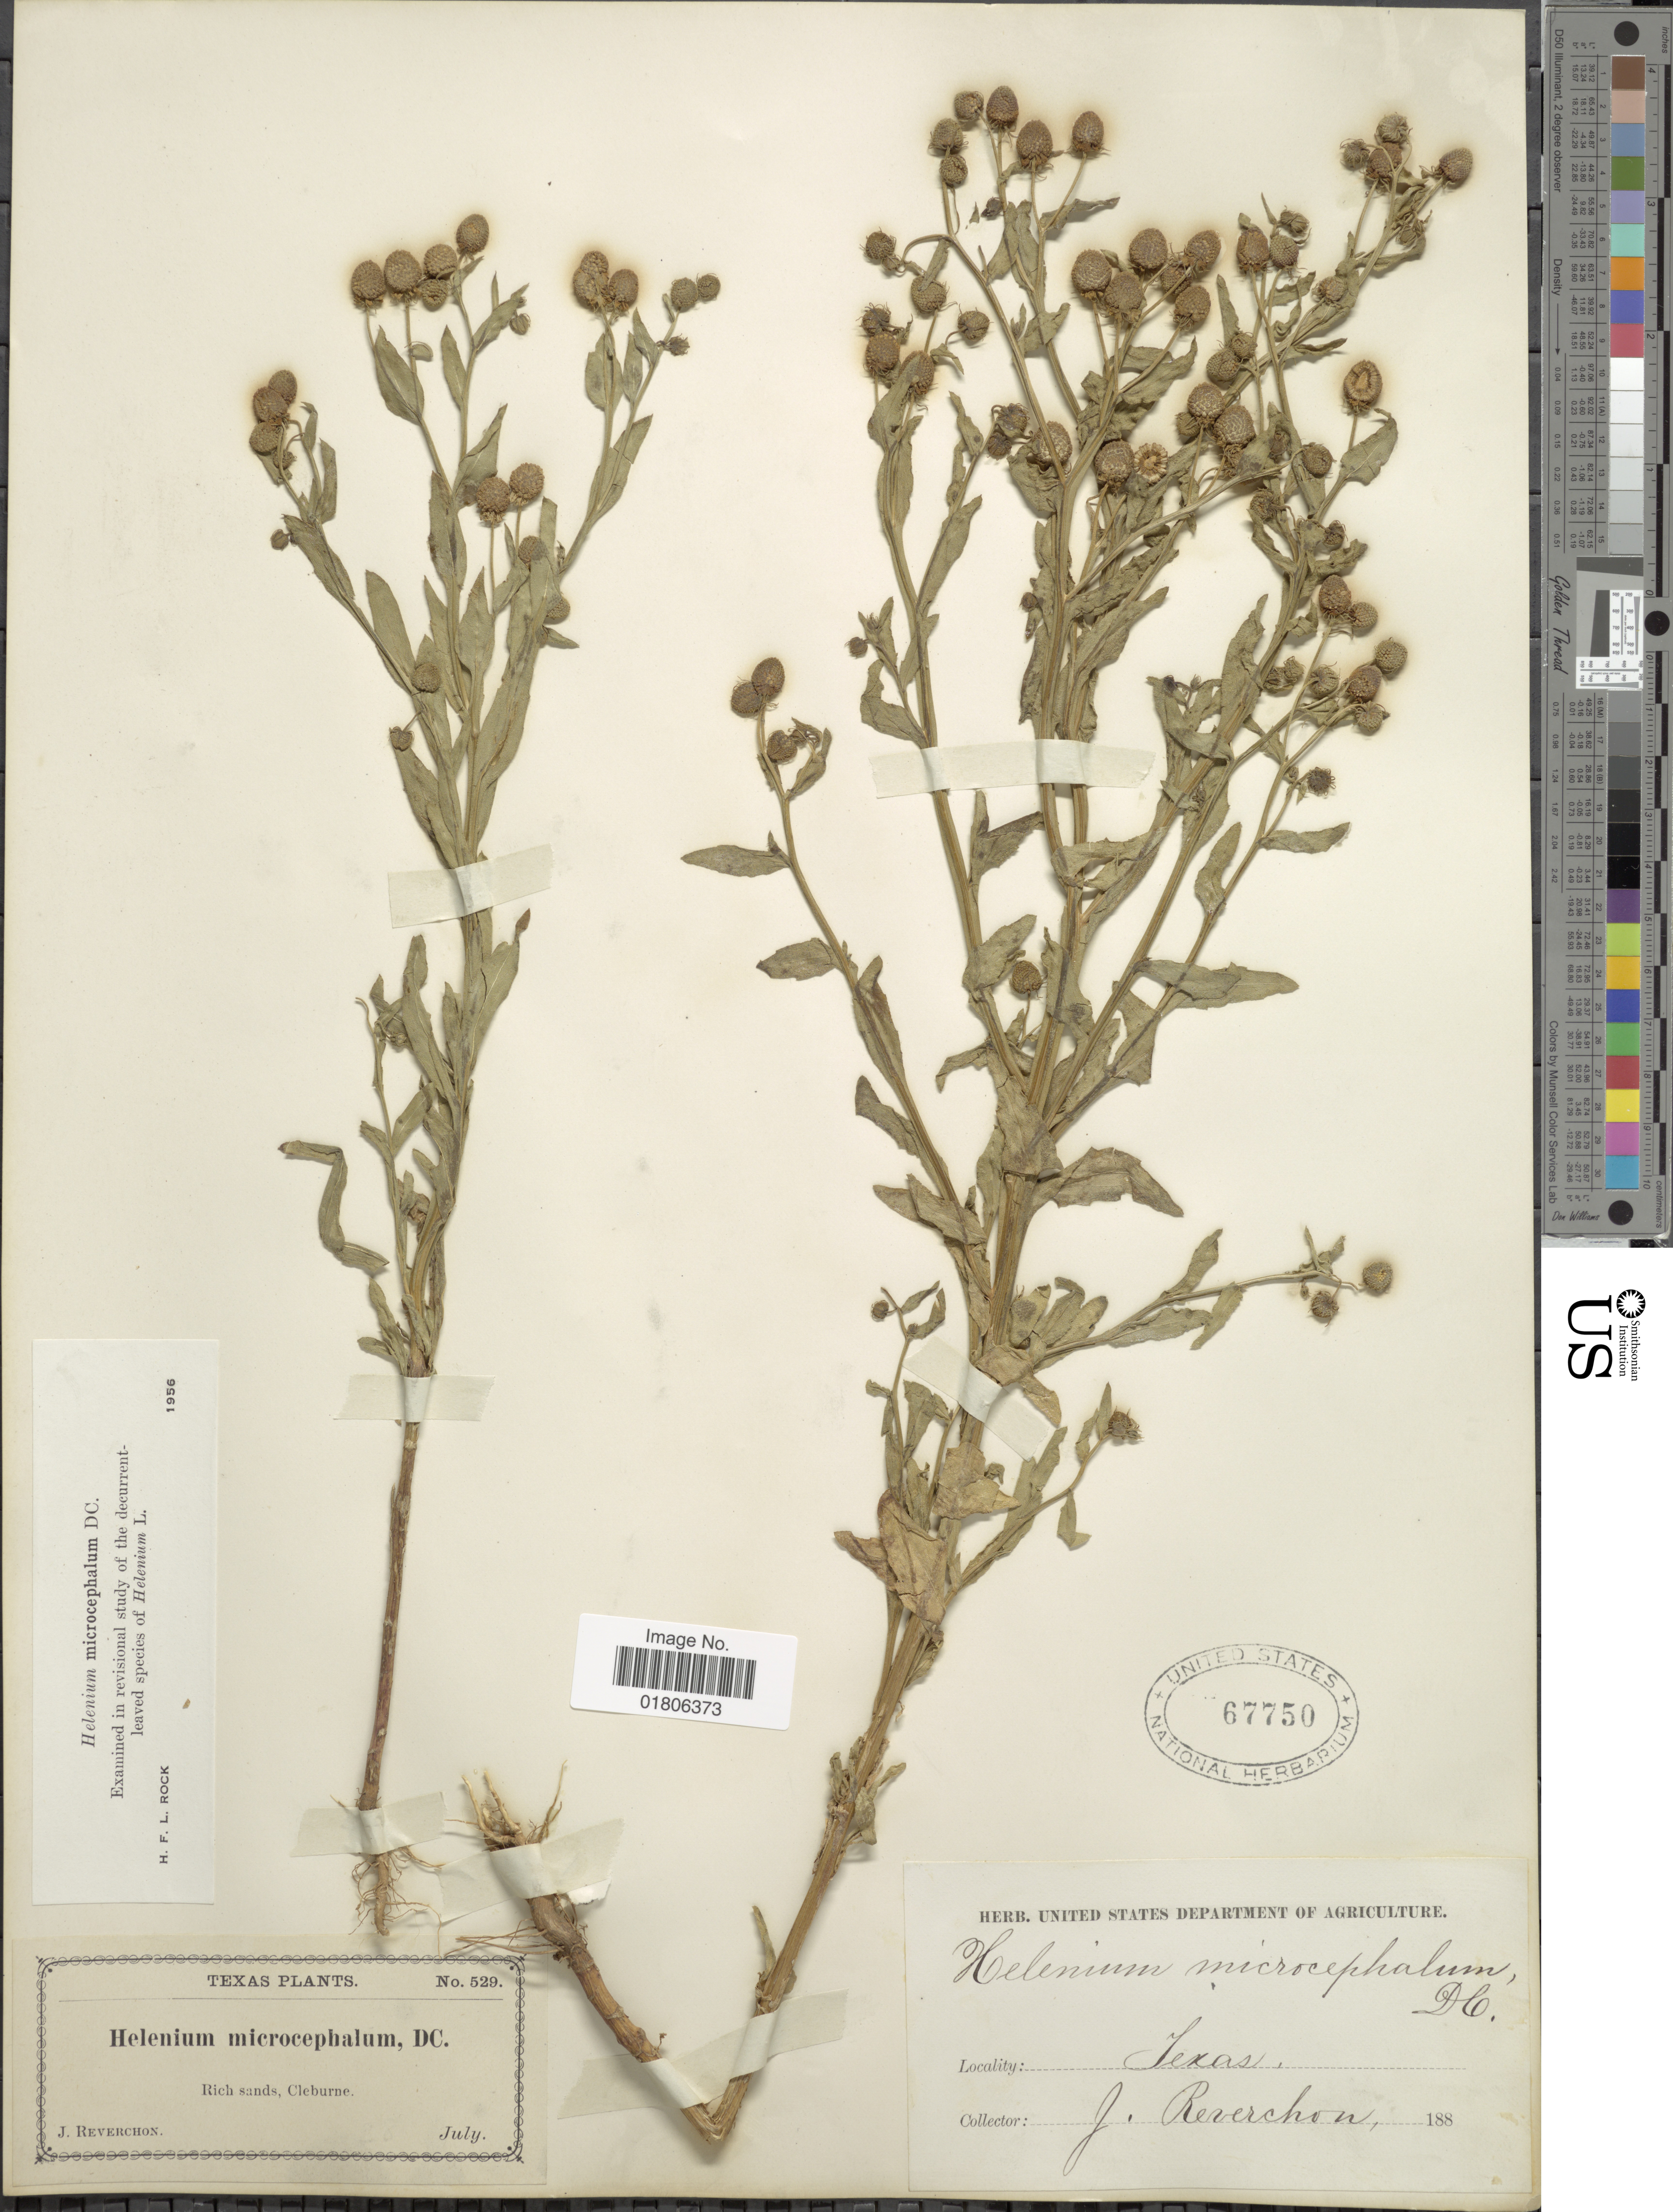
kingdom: Plantae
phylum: Tracheophyta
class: Magnoliopsida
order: Asterales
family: Asteraceae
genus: Helenium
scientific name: Helenium microcephalum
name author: DC.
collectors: J. Reverchon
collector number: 529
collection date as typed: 188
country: United States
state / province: Texas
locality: Rich sands, Cleburne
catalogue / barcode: US 67750